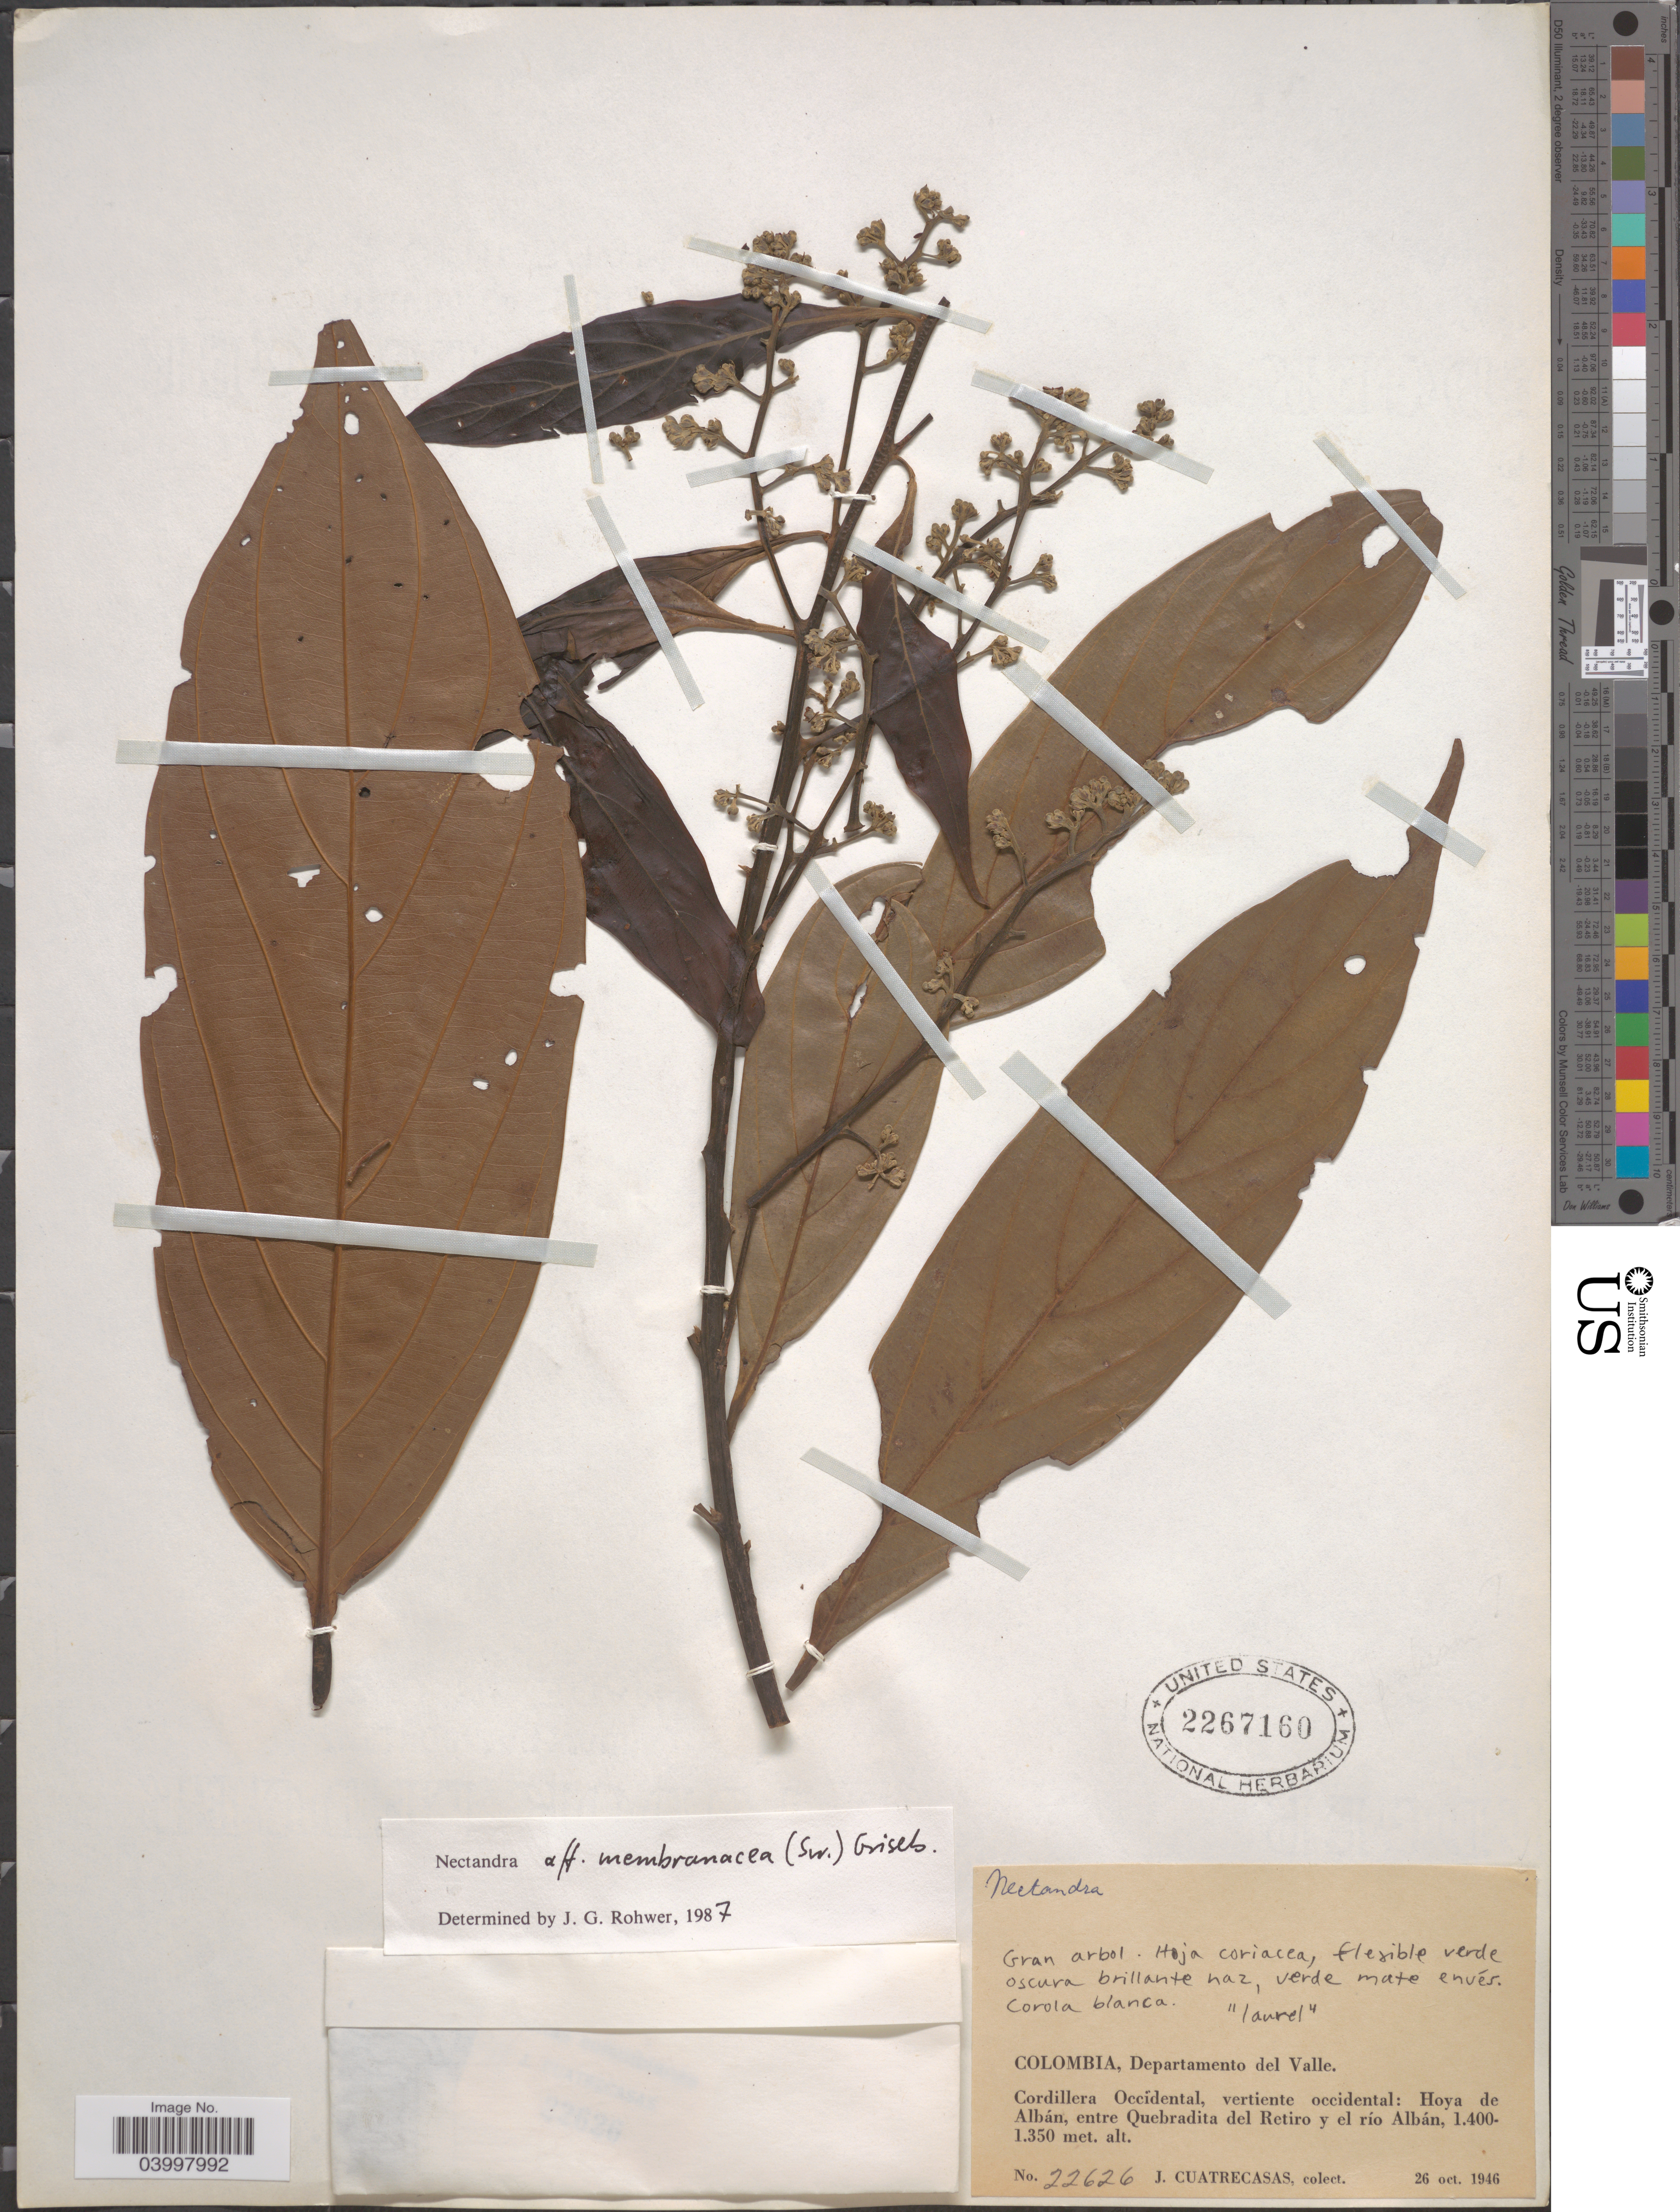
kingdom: Plantae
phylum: Tracheophyta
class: Magnoliopsida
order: Laurales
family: Lauraceae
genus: Nectandra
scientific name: Nectandra membranacea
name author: (Sw.) Griseb.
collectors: J. Cuatrecasas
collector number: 22626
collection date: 1946-10-26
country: Colombia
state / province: Valle del Cauca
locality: Departamento del Valle. Cordillera Occidental, vertiente occidental: Hoya de Albán, entre Quebradita del Retiro y el río Albán.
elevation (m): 1350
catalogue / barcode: US 2267160